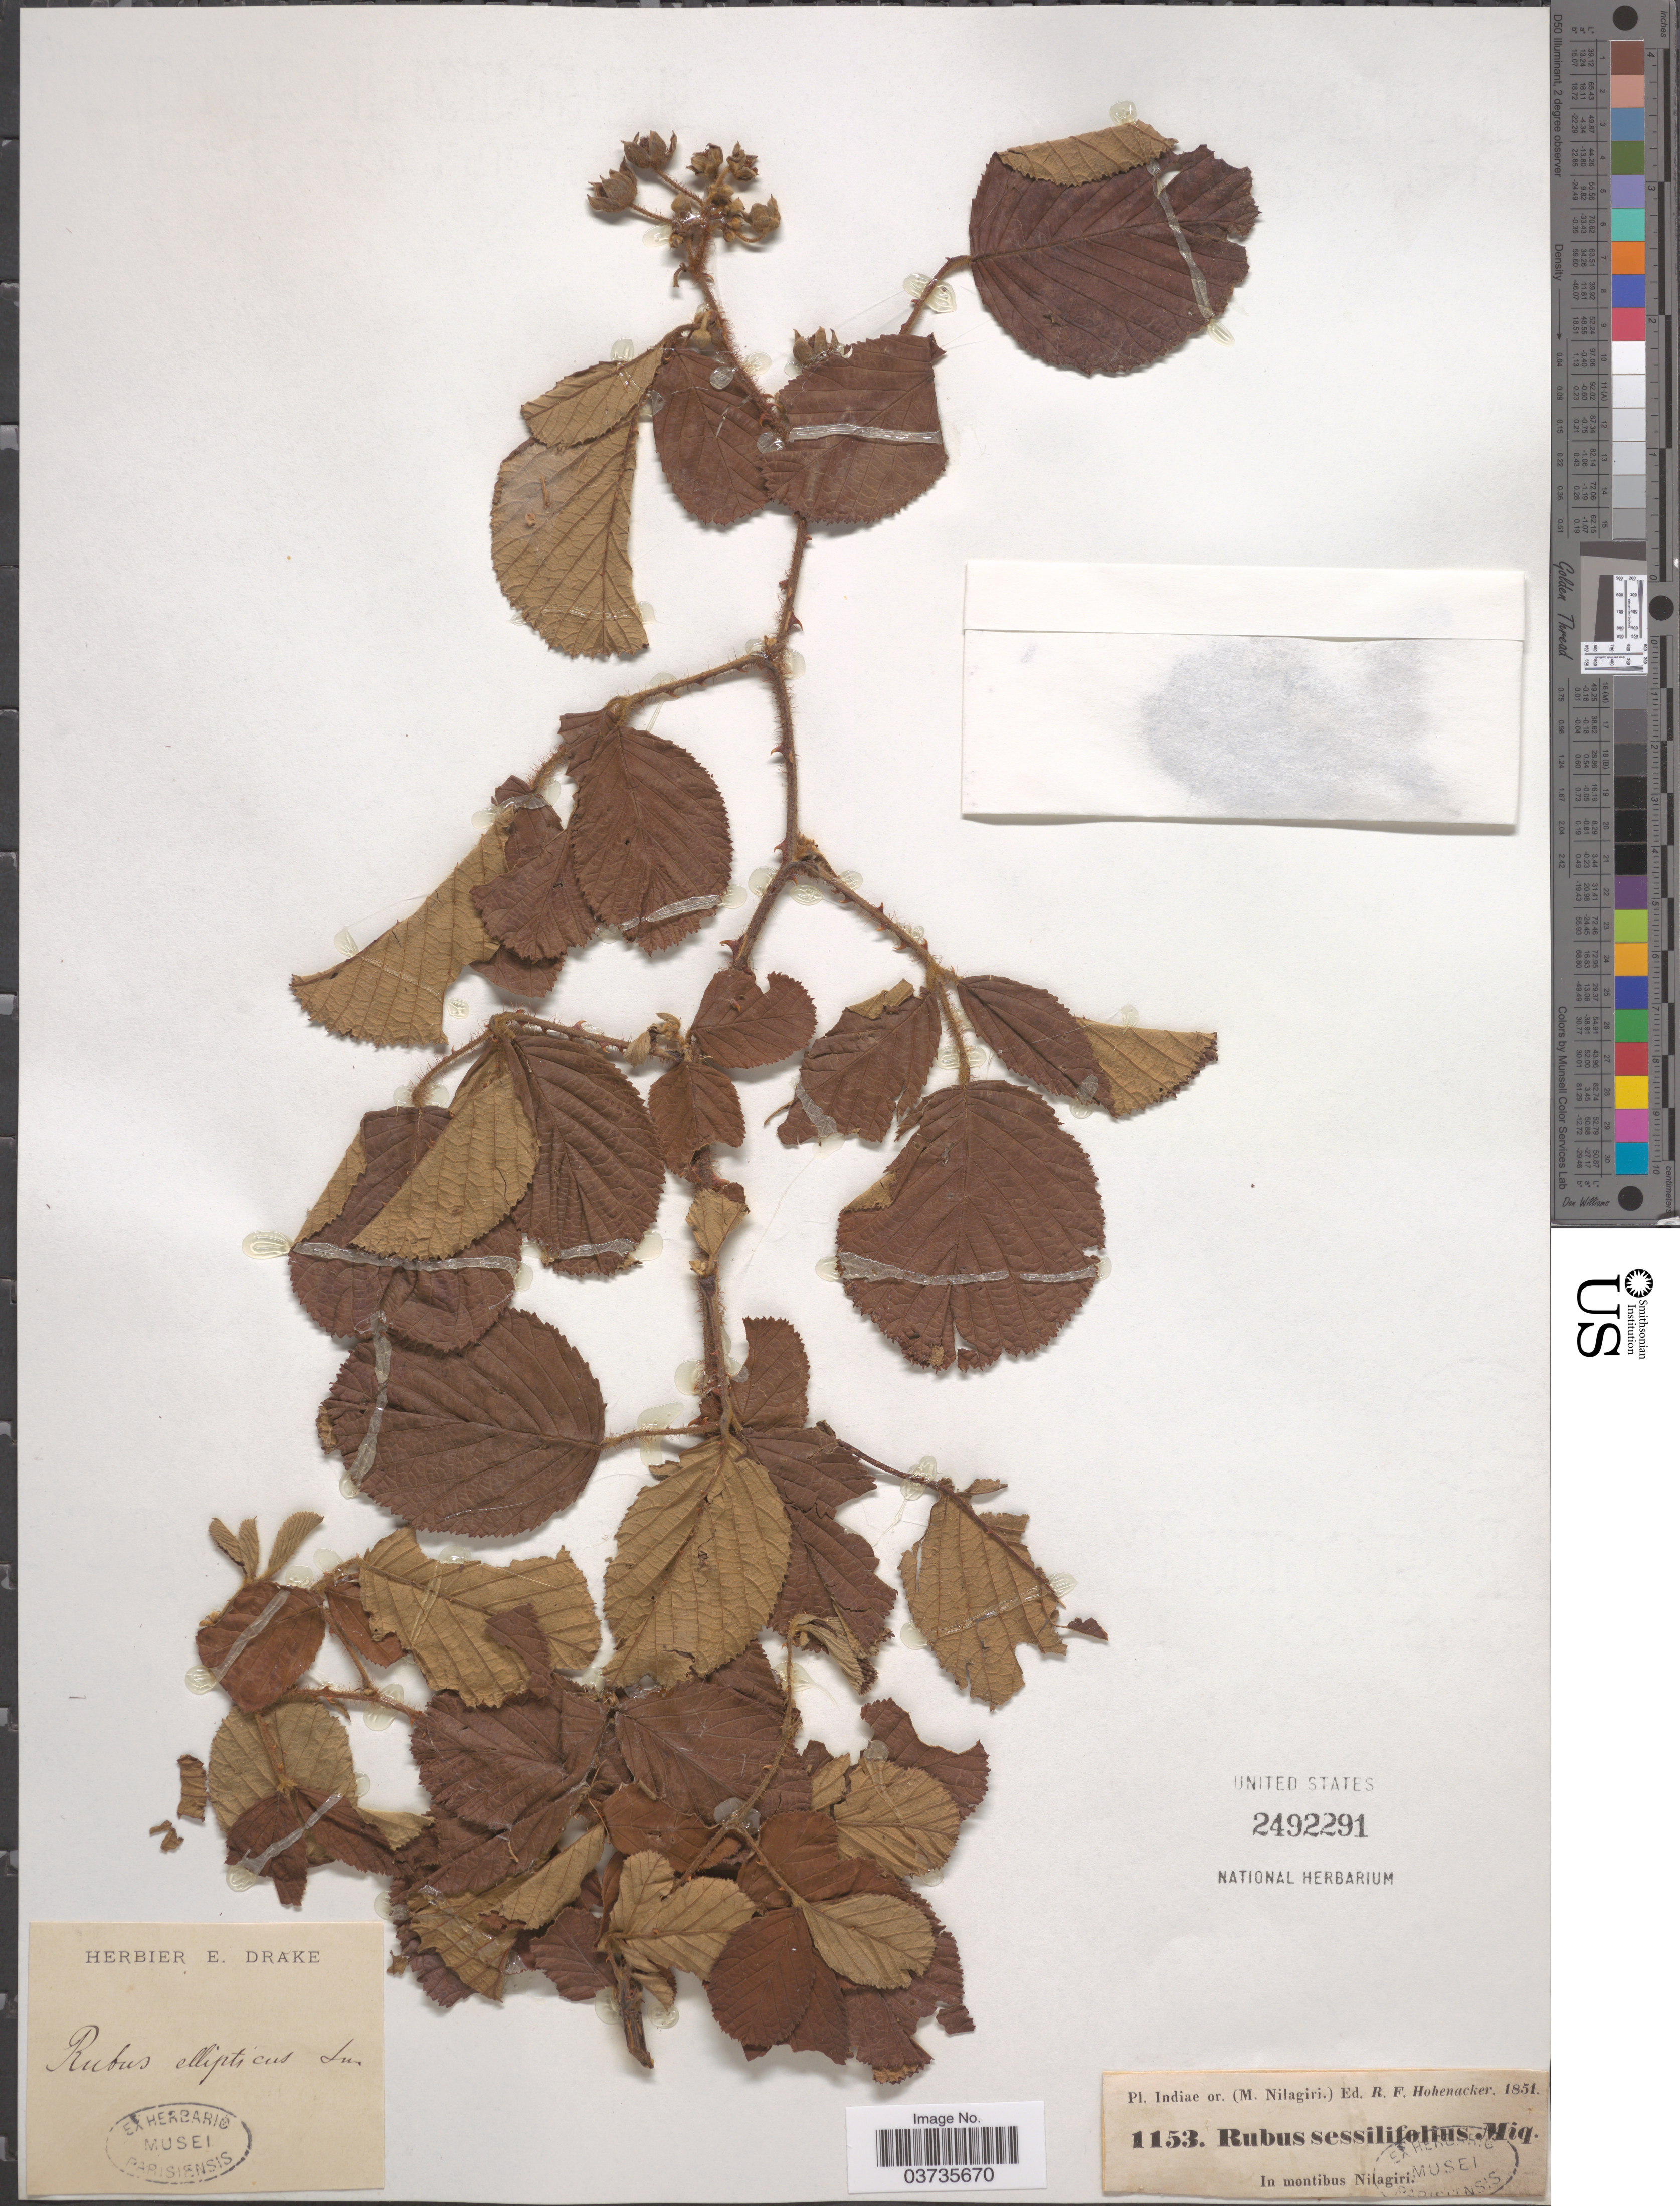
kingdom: Plantae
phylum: Tracheophyta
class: Magnoliopsida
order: Rosales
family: Rosaceae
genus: Rubus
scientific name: Rubus ellipticus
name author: Sm.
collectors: R. F. Hohenacker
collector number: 1153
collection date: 1851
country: India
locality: Indiæ or. (M. Nilagiri). In montibus Nilagiri.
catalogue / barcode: US 2492291